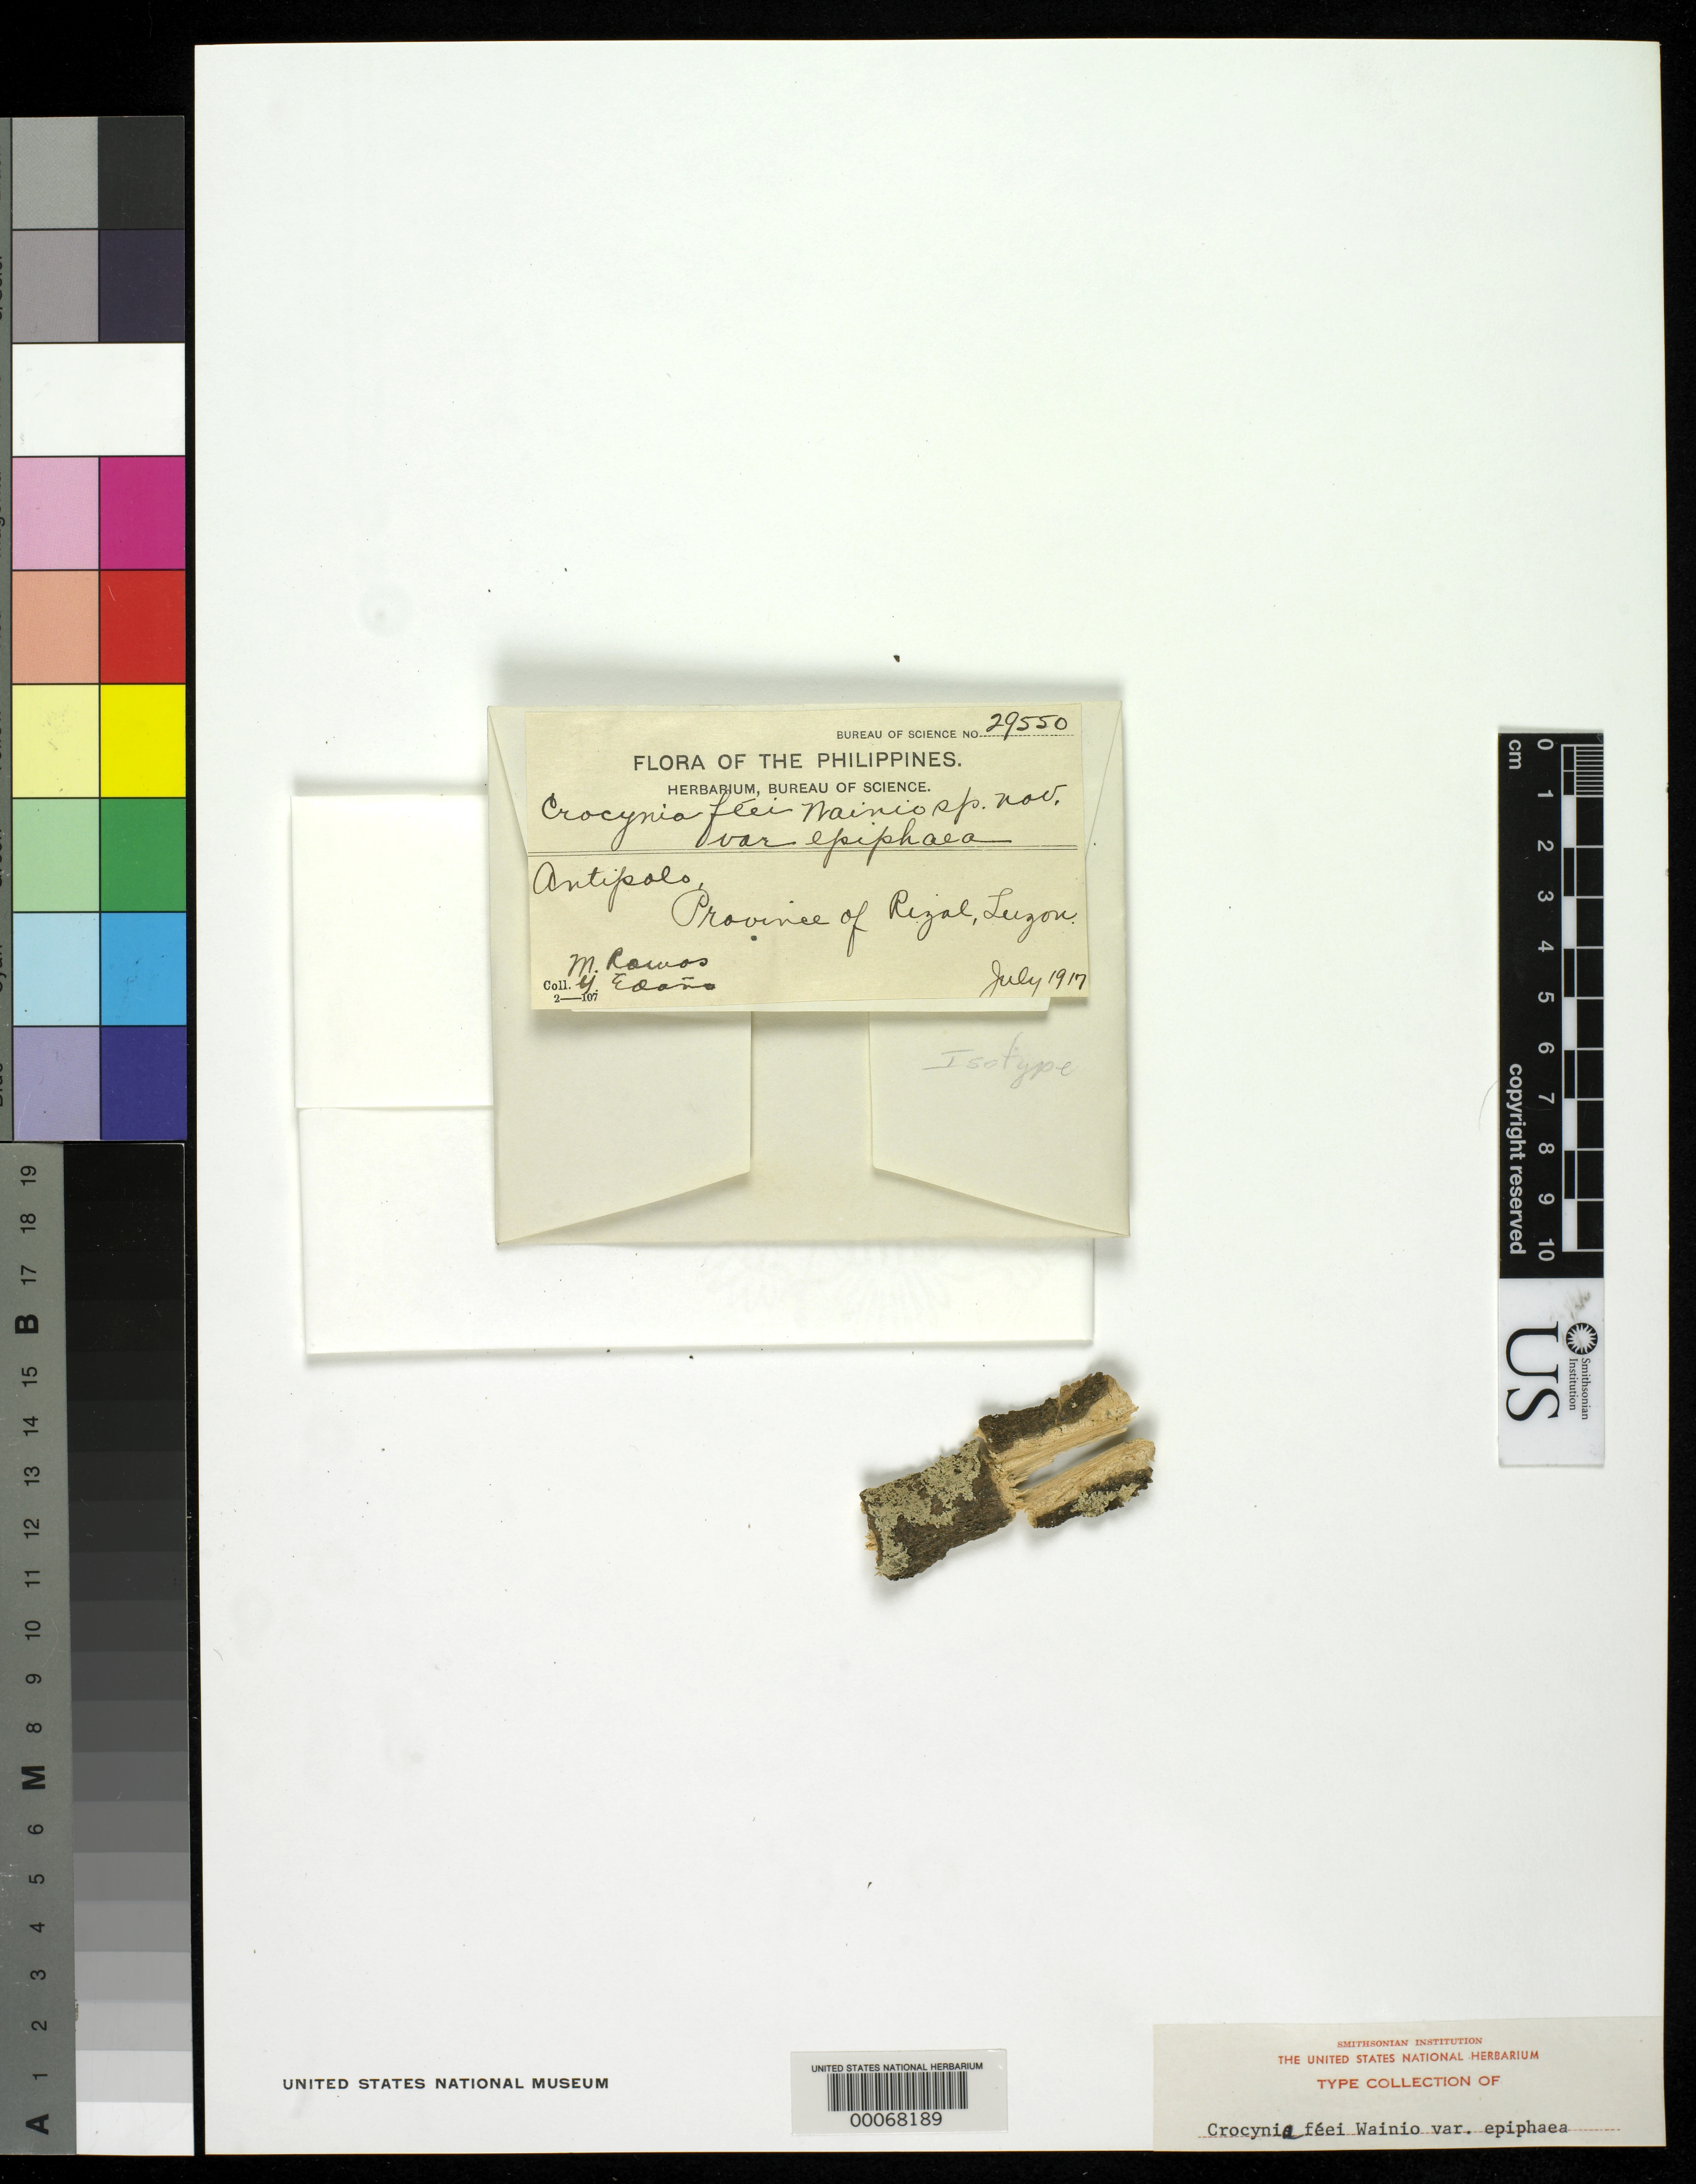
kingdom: Fungi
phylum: Ascomycota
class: Lecanoromycetes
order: Lecanorales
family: Ramalinaceae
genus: Crocynia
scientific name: Crocynia feei var. epiphaea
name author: Vain.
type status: Isotype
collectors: M. Ramos & G. E. Edaño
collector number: Bur. Sci. 29550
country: Philippines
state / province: Calabarzon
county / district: Rizal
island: Luzon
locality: Antopolo.